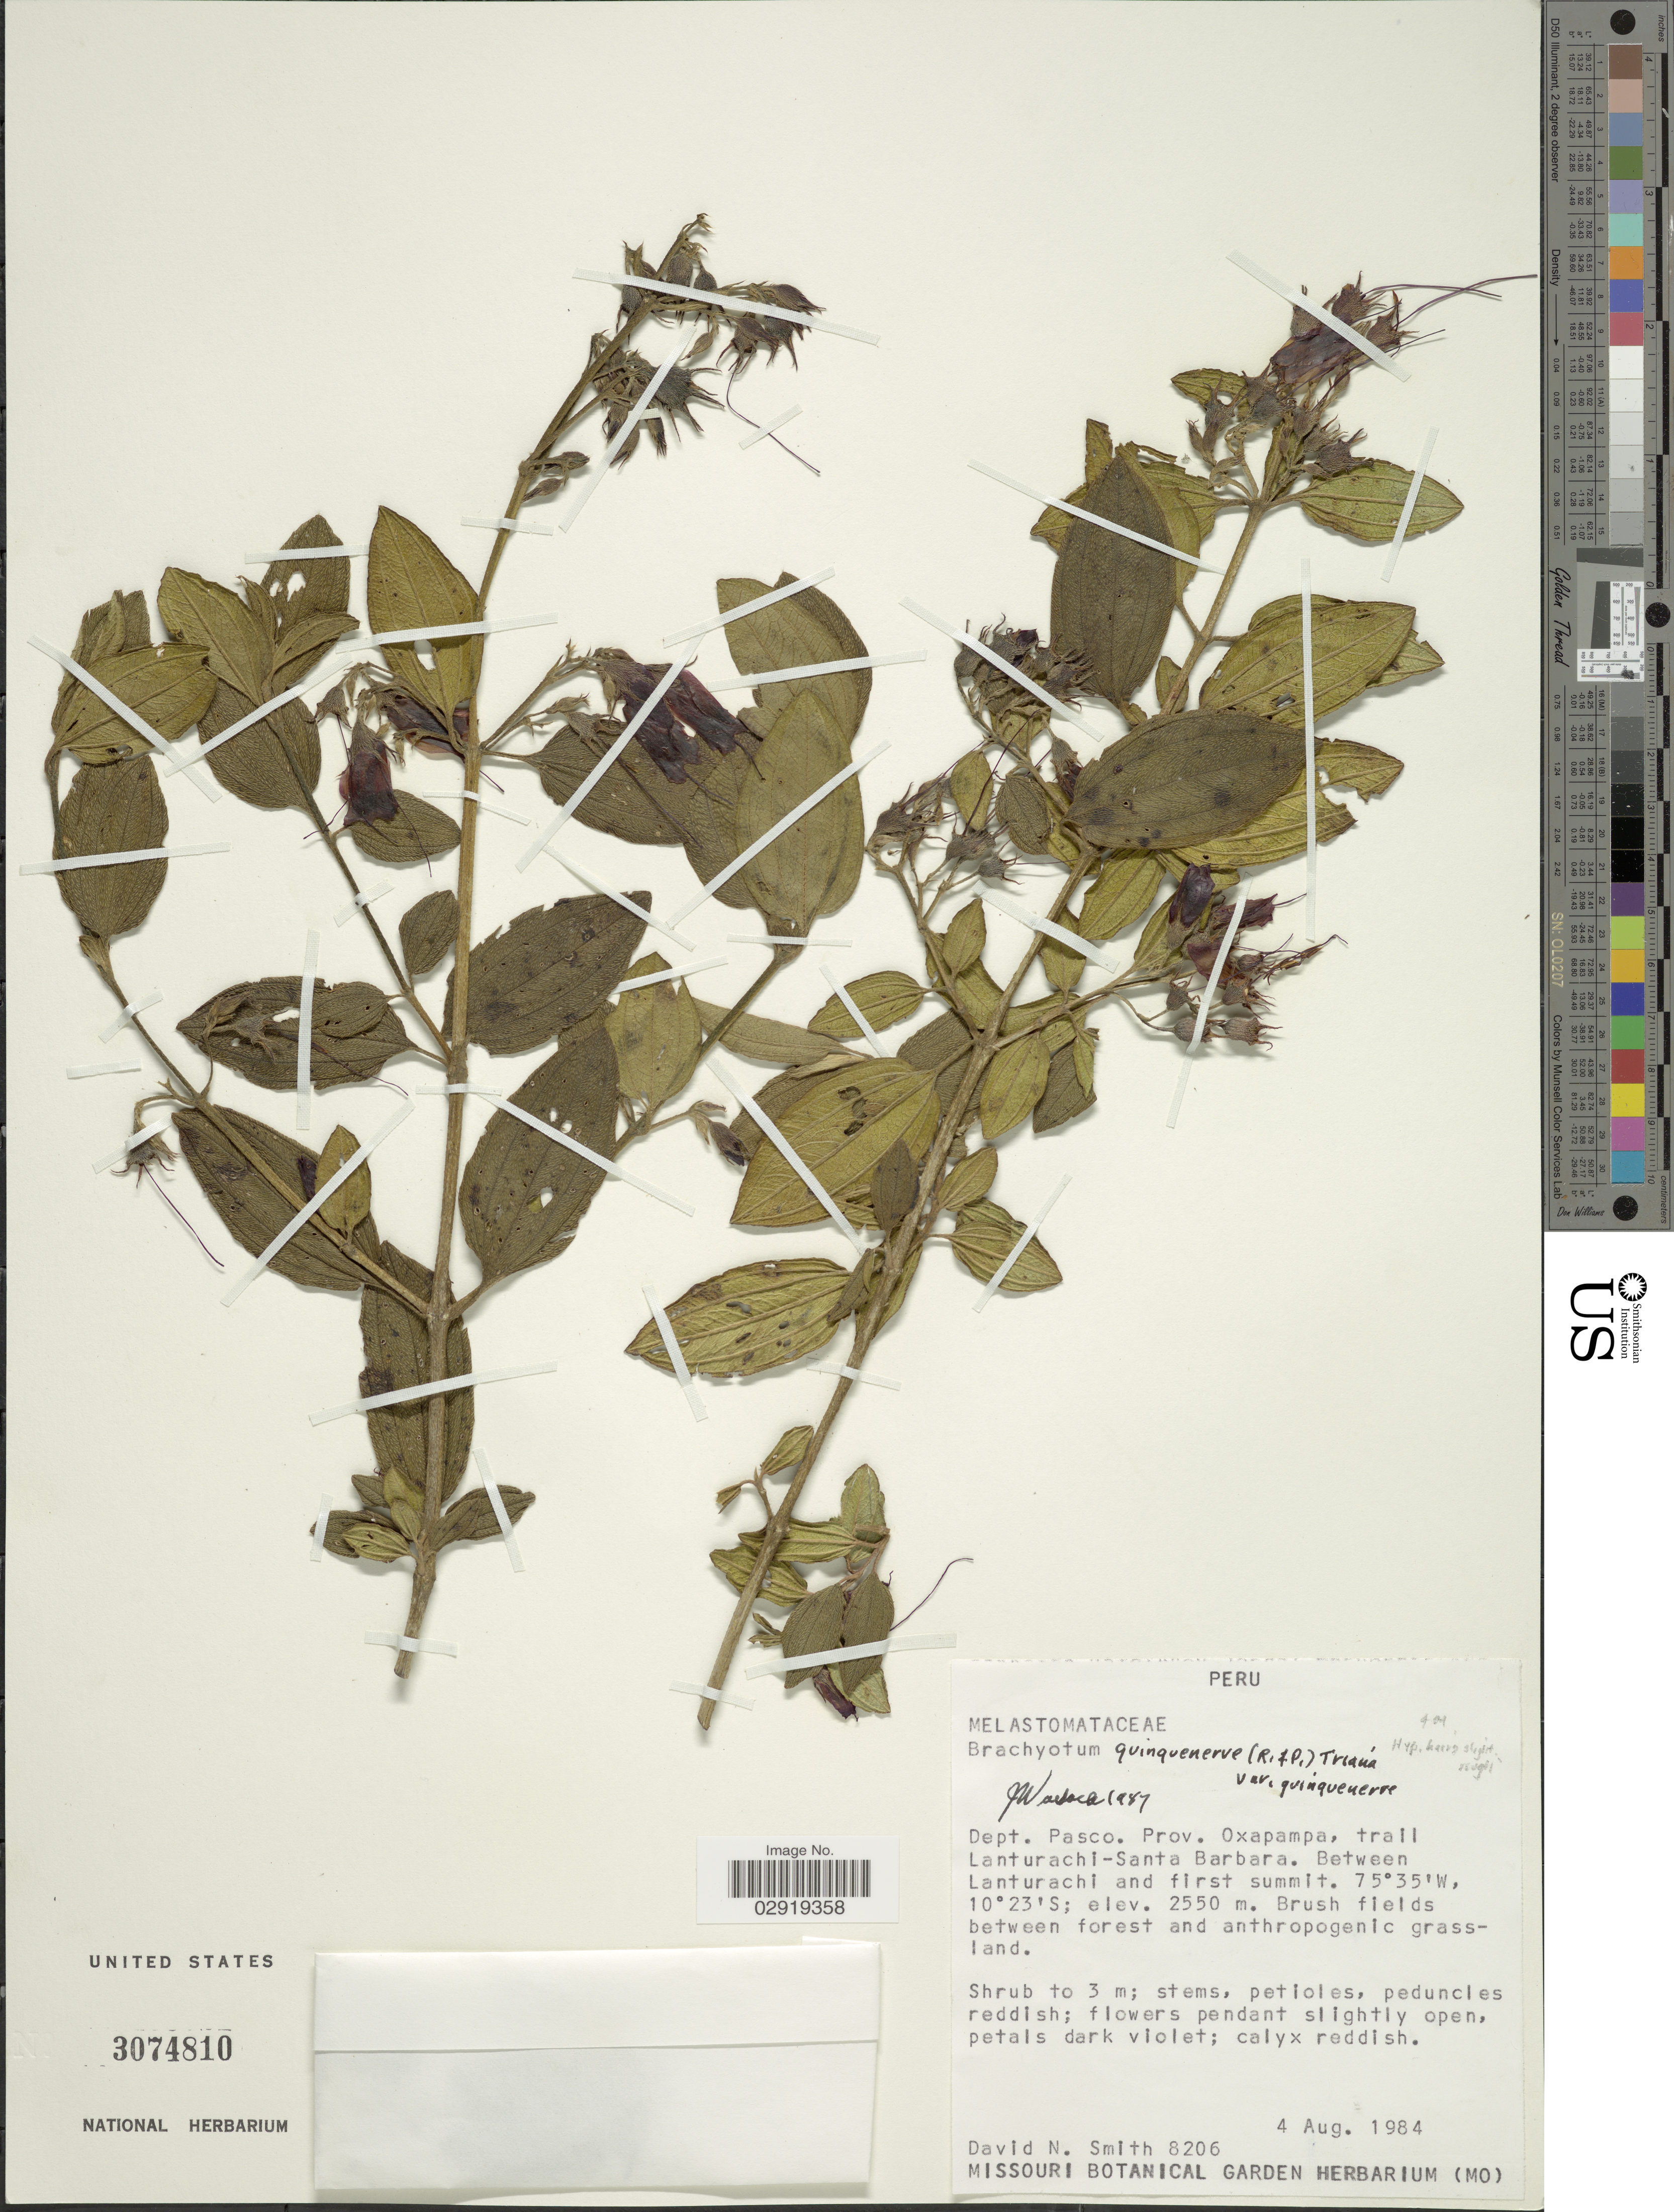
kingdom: Plantae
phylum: Tracheophyta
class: Magnoliopsida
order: Myrtales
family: Melastomataceae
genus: Brachyotum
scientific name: Brachyotum quinquenerve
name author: (Ruiz & Pav.) Triana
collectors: D. Smith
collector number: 8206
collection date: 1984-08-04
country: Peru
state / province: Pasco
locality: Dept. Pasco. Prov. Oxapampa, trail Lanturachi-Santa Barbara. Between Lanturachi and first summit.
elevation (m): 2550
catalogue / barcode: US 3074810